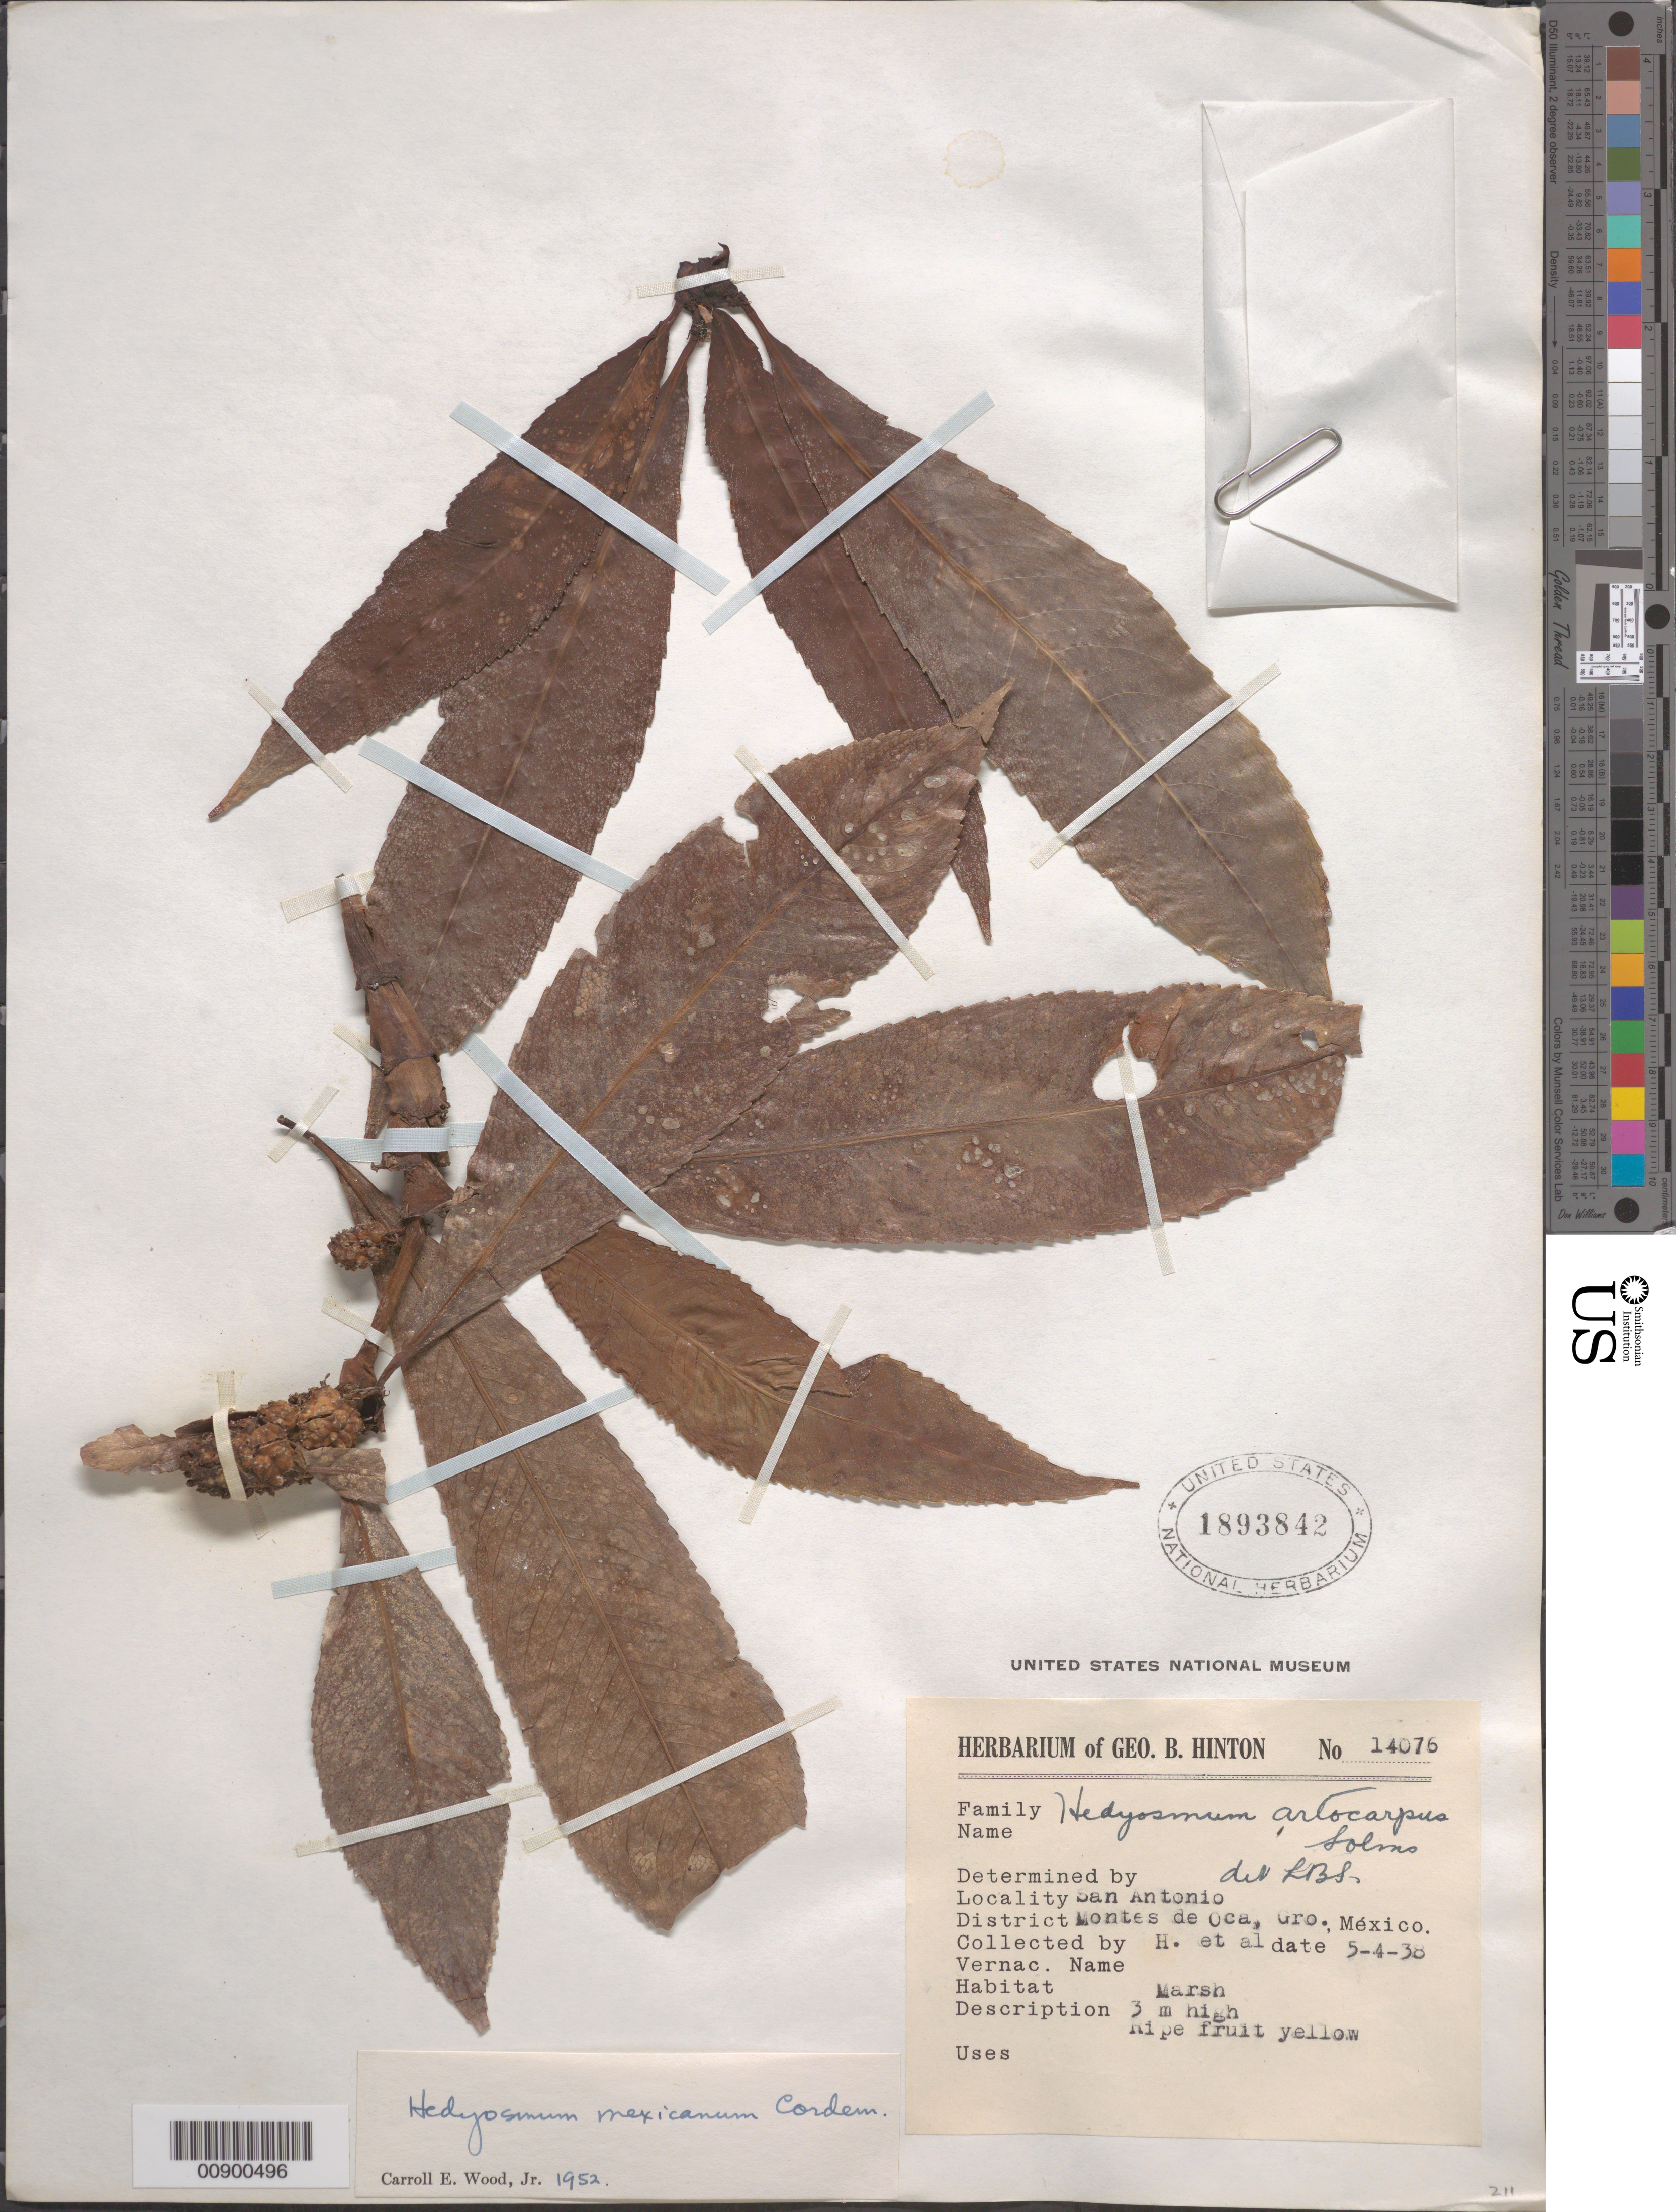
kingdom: Plantae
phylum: Tracheophyta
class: Magnoliopsida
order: Chloranthales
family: Chloranthaceae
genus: Hedyosmum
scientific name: Hedyosmum mexicanum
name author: C. Cordem.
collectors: G. B. Hinton & et al.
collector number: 14076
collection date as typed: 04 May 1938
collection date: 1938-05-04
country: Mexico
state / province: Guerrero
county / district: Montes de Oca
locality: San Antonio, District of Montes de Oca, State of Guerrero.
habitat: Marsh.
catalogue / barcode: US 1893842